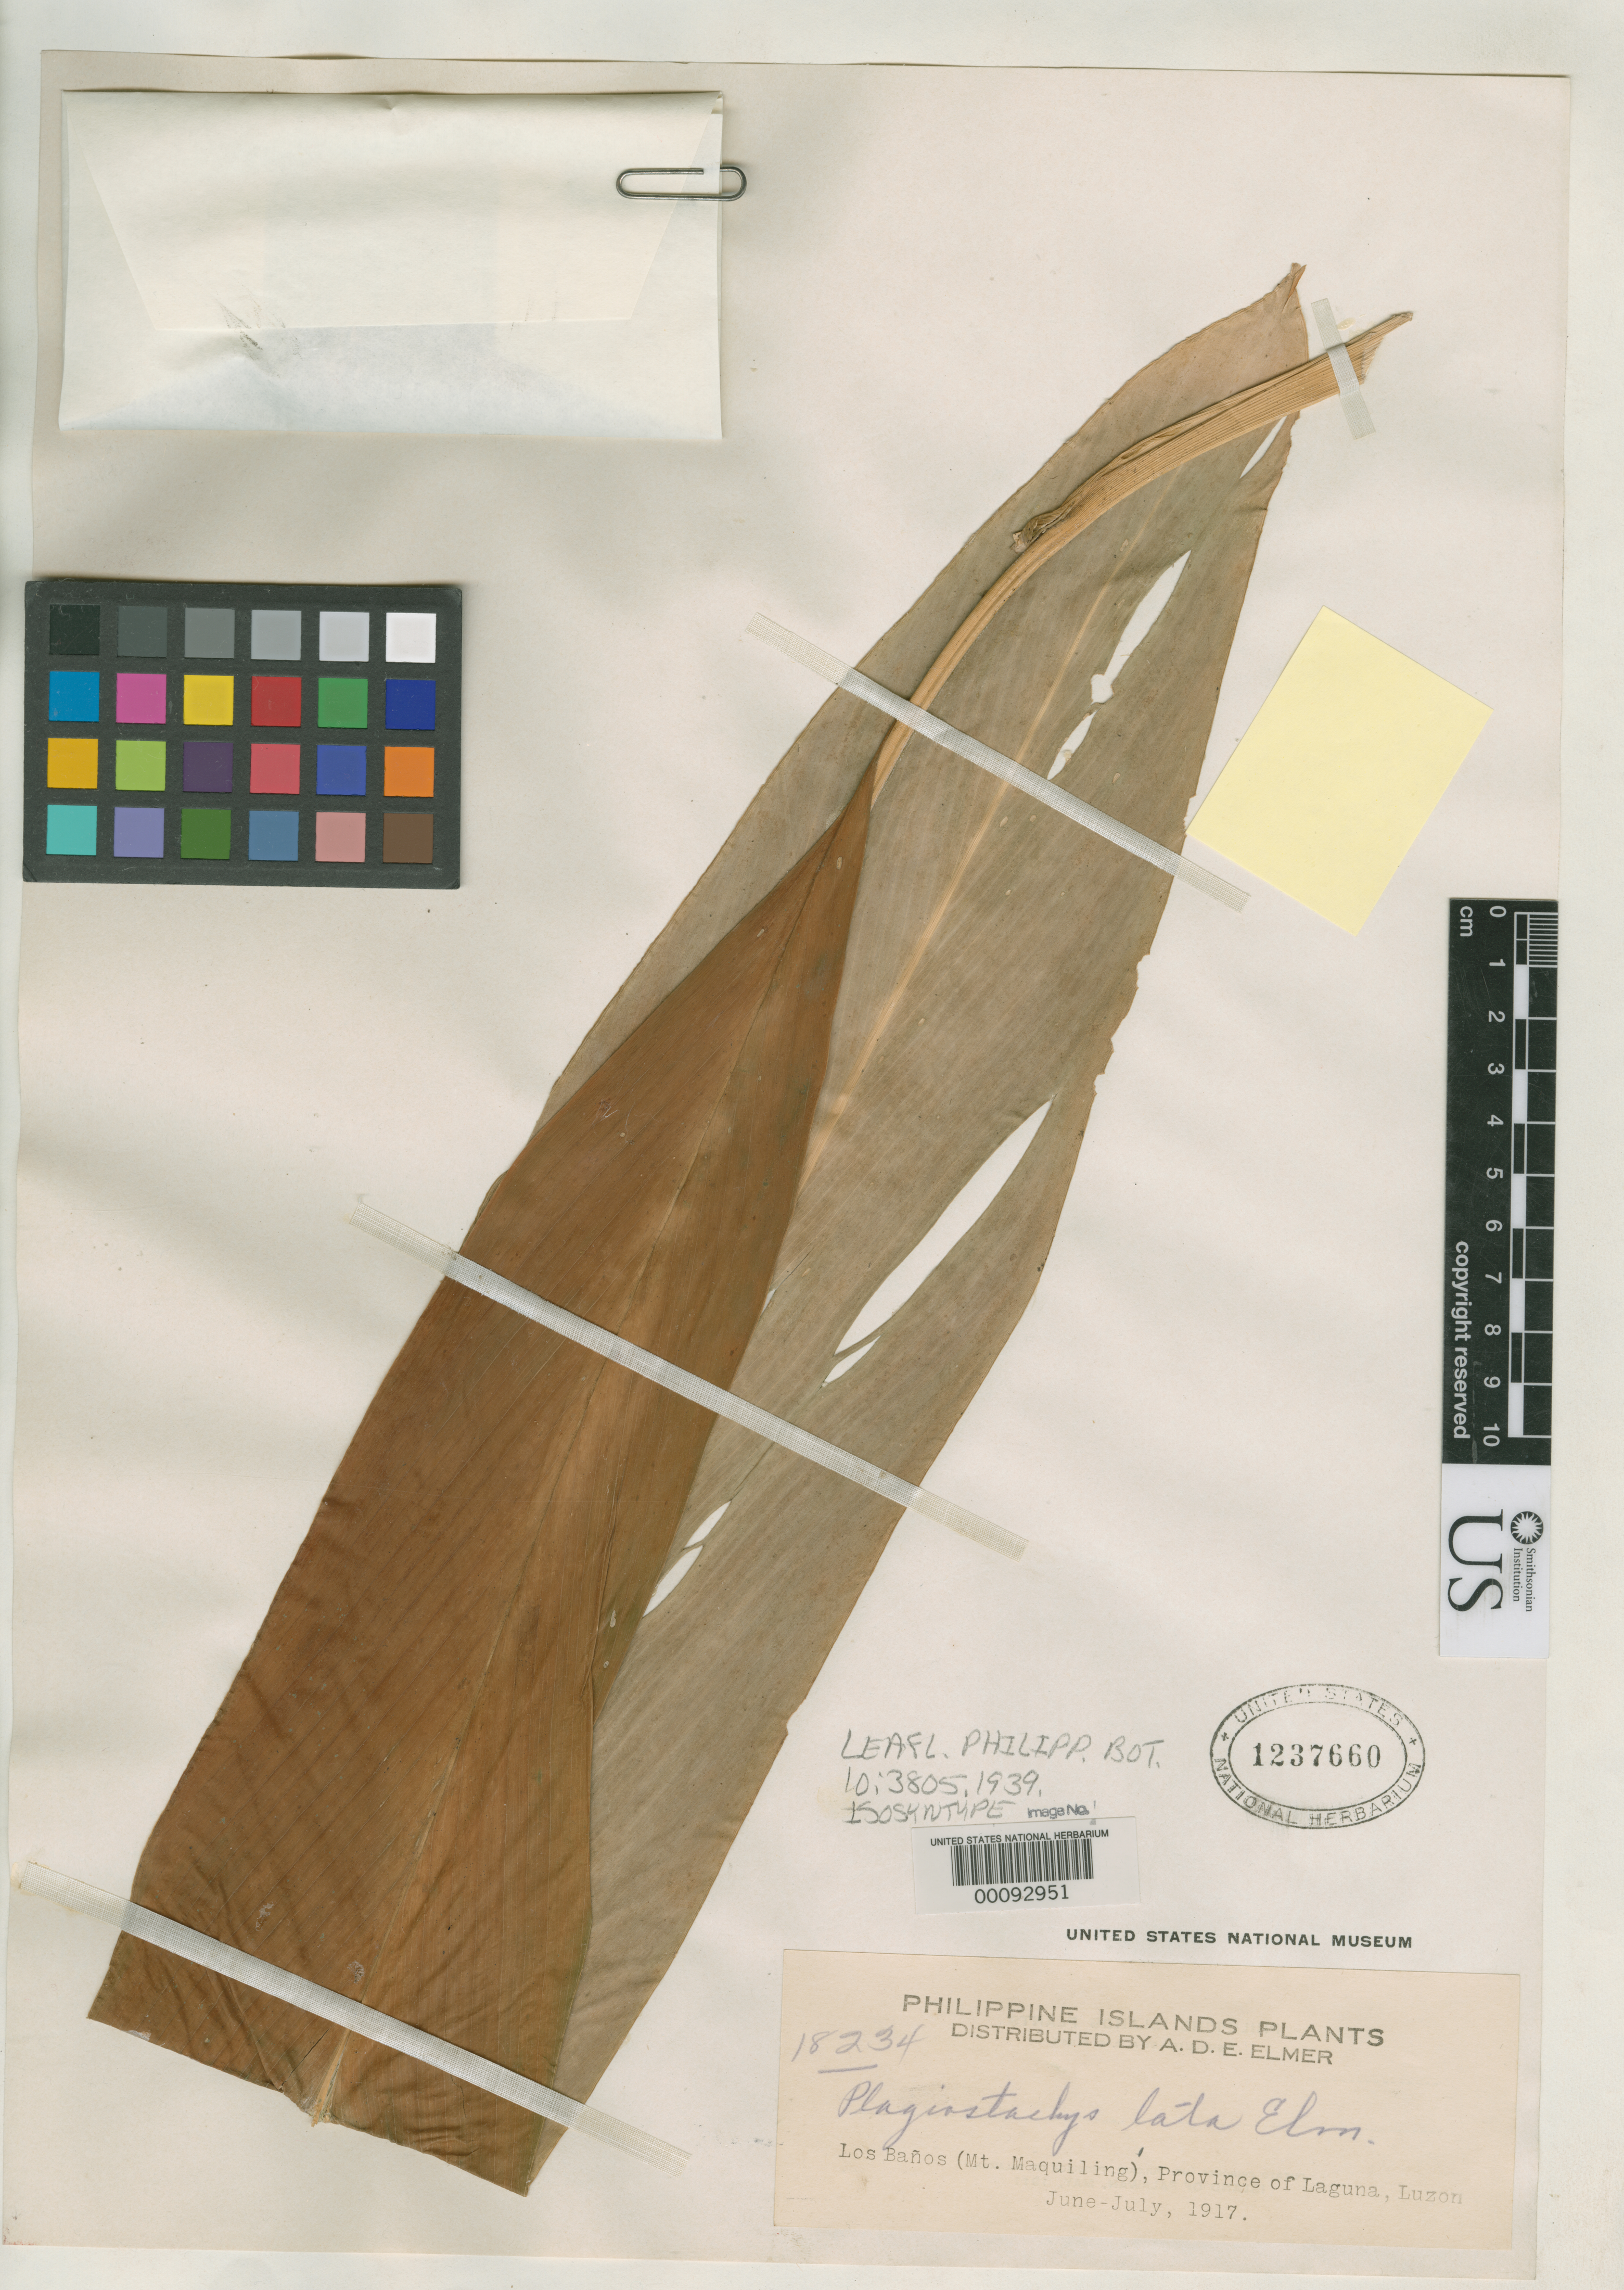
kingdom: Plantae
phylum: Tracheophyta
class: Liliopsida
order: Zingiberales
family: Zingiberaceae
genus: Plagiostachys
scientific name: Plagiostachys latus Elmer, nom. inval.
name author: Elmer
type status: Voucher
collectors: A. D. E. Elmer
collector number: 18234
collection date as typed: Jun 1917 to -- Jul 1917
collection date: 1917-06/1917-07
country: Philippines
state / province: Calabarzon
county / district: Laguna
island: Luzon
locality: Los Banos.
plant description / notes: "Type" of Plagiostachys latus Elmer, name not validly published (no Latin descr. or diagn.)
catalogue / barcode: US 1237660